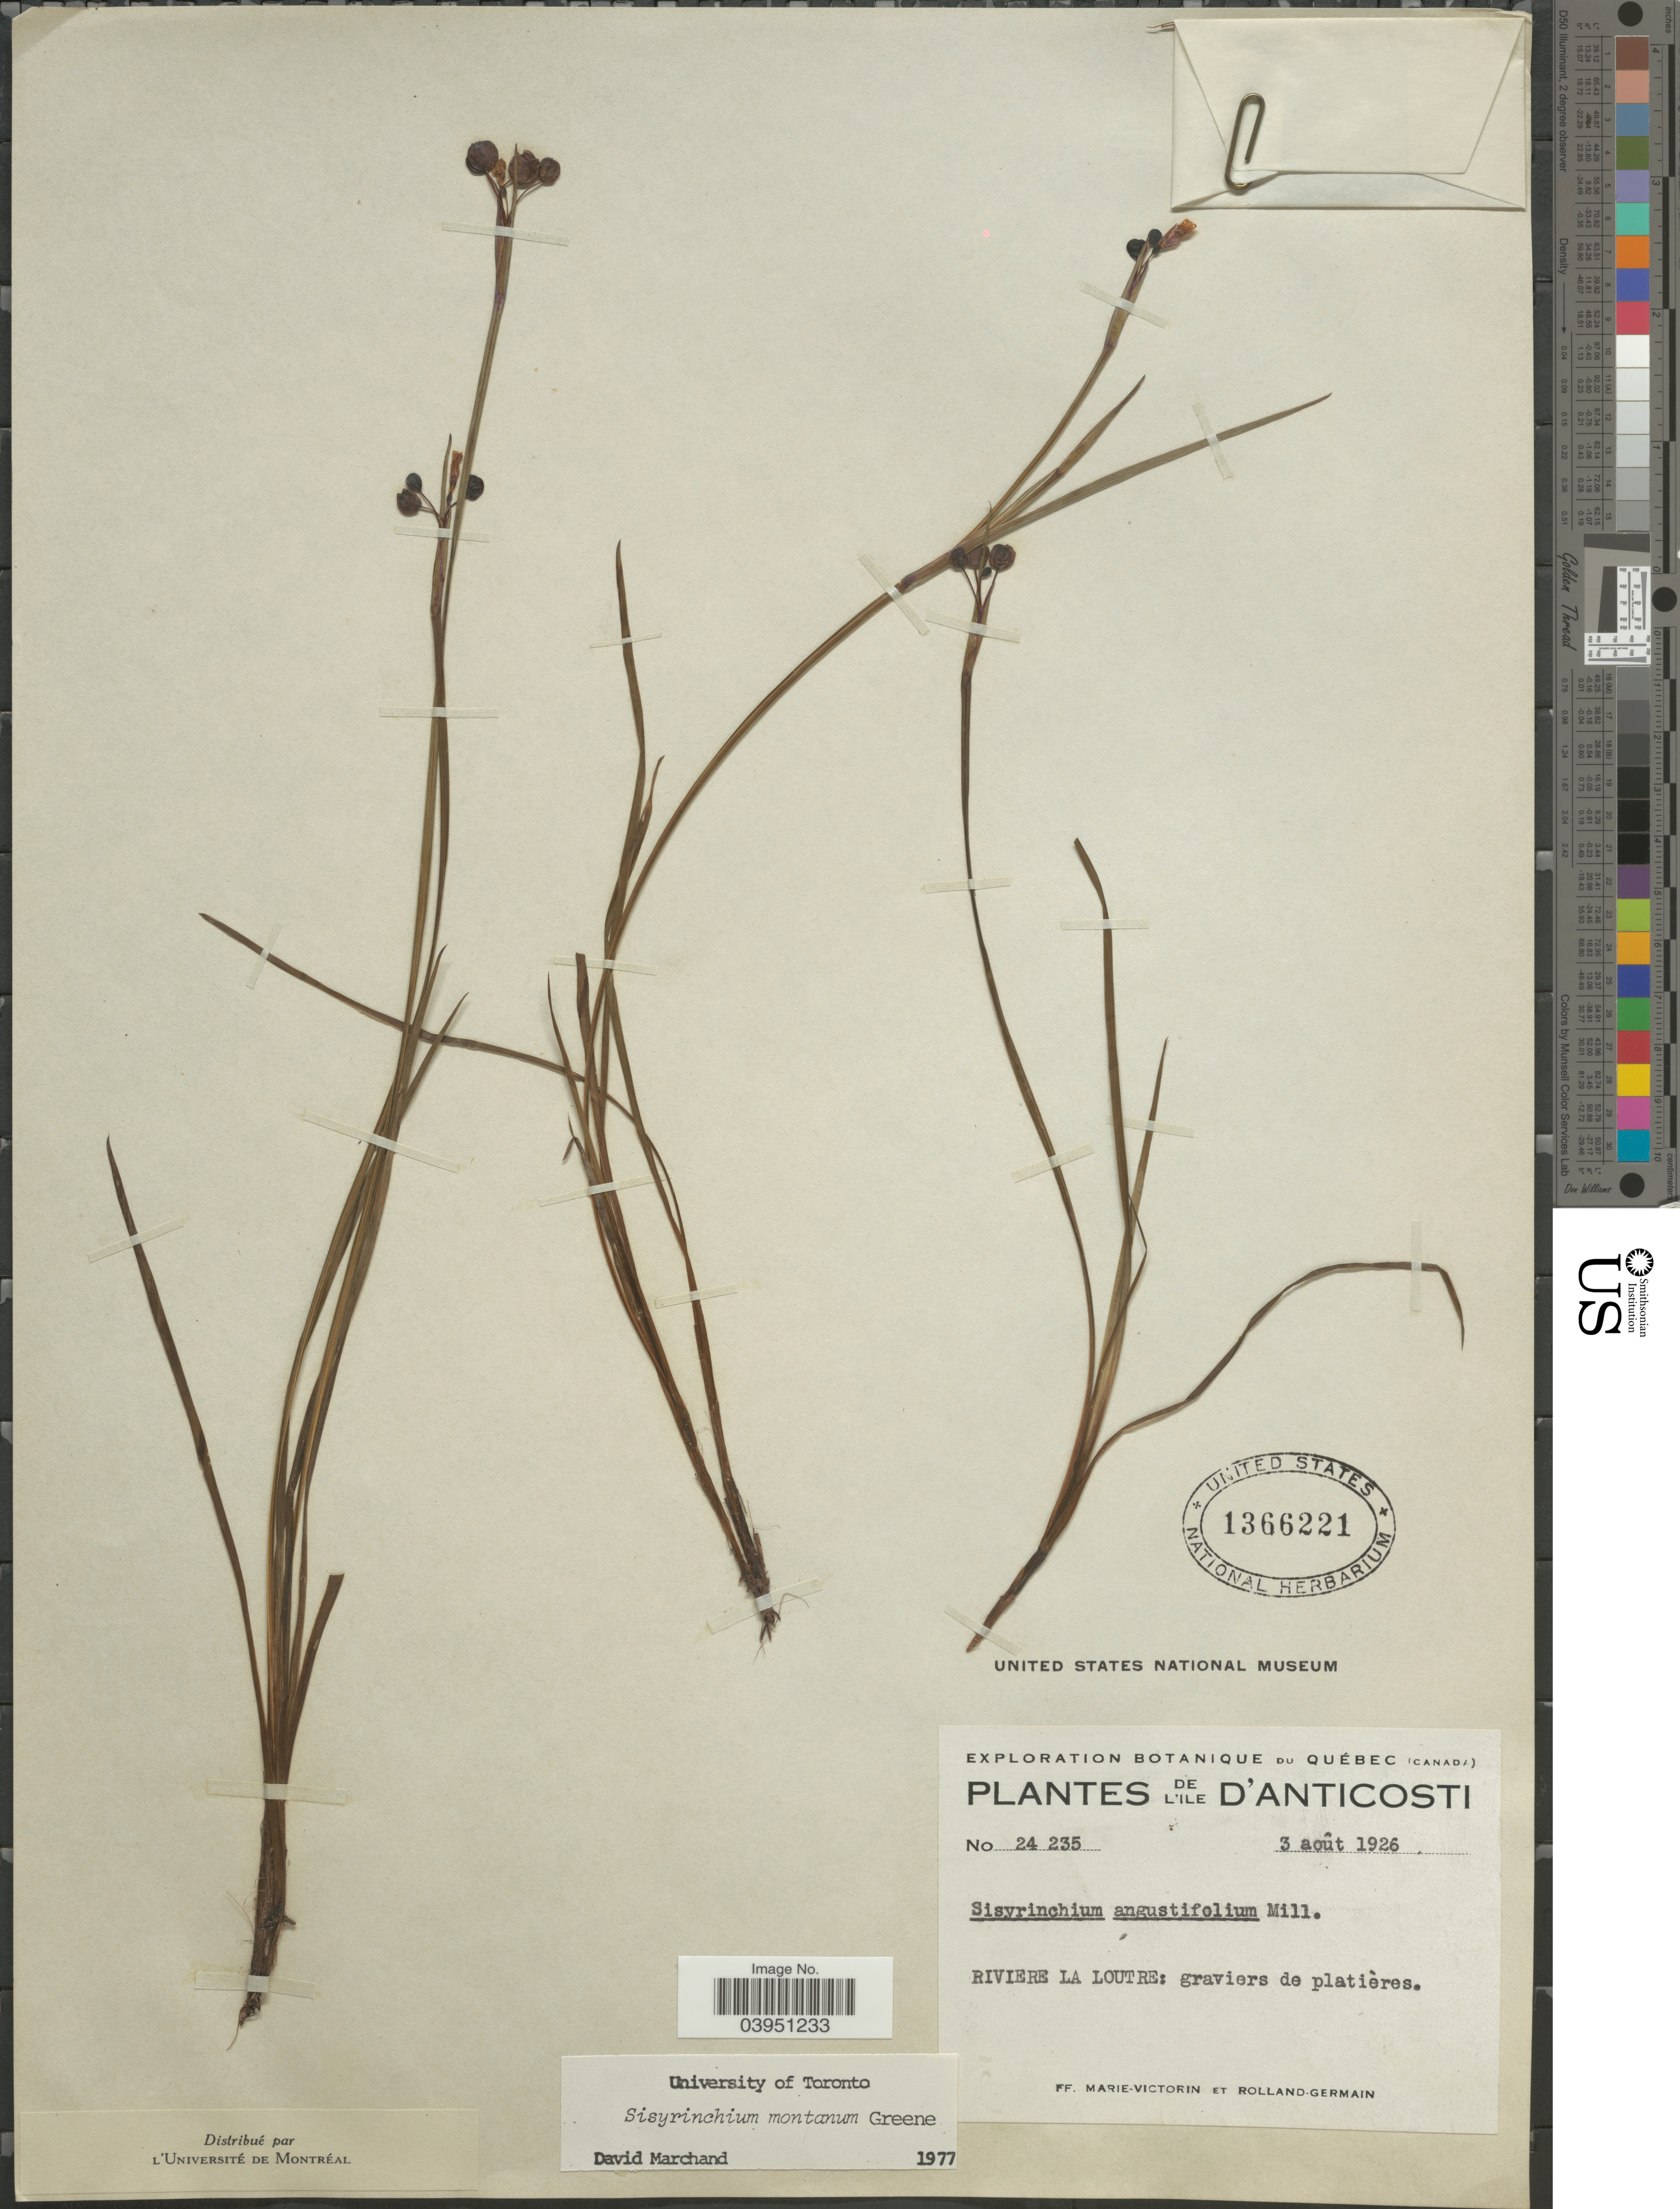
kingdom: Plantae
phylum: Tracheophyta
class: Liliopsida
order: Asparagales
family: Iridaceae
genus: Sisyrinchium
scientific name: Sisyrinchium montanum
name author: Greene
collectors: F. Marie-Victorin & Rolland-Germain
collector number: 24235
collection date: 1926-08-03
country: Canada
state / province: Quebec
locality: L'ile D'Anticosti. Riviere La Loutre: graviers de platières.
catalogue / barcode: US 1366221